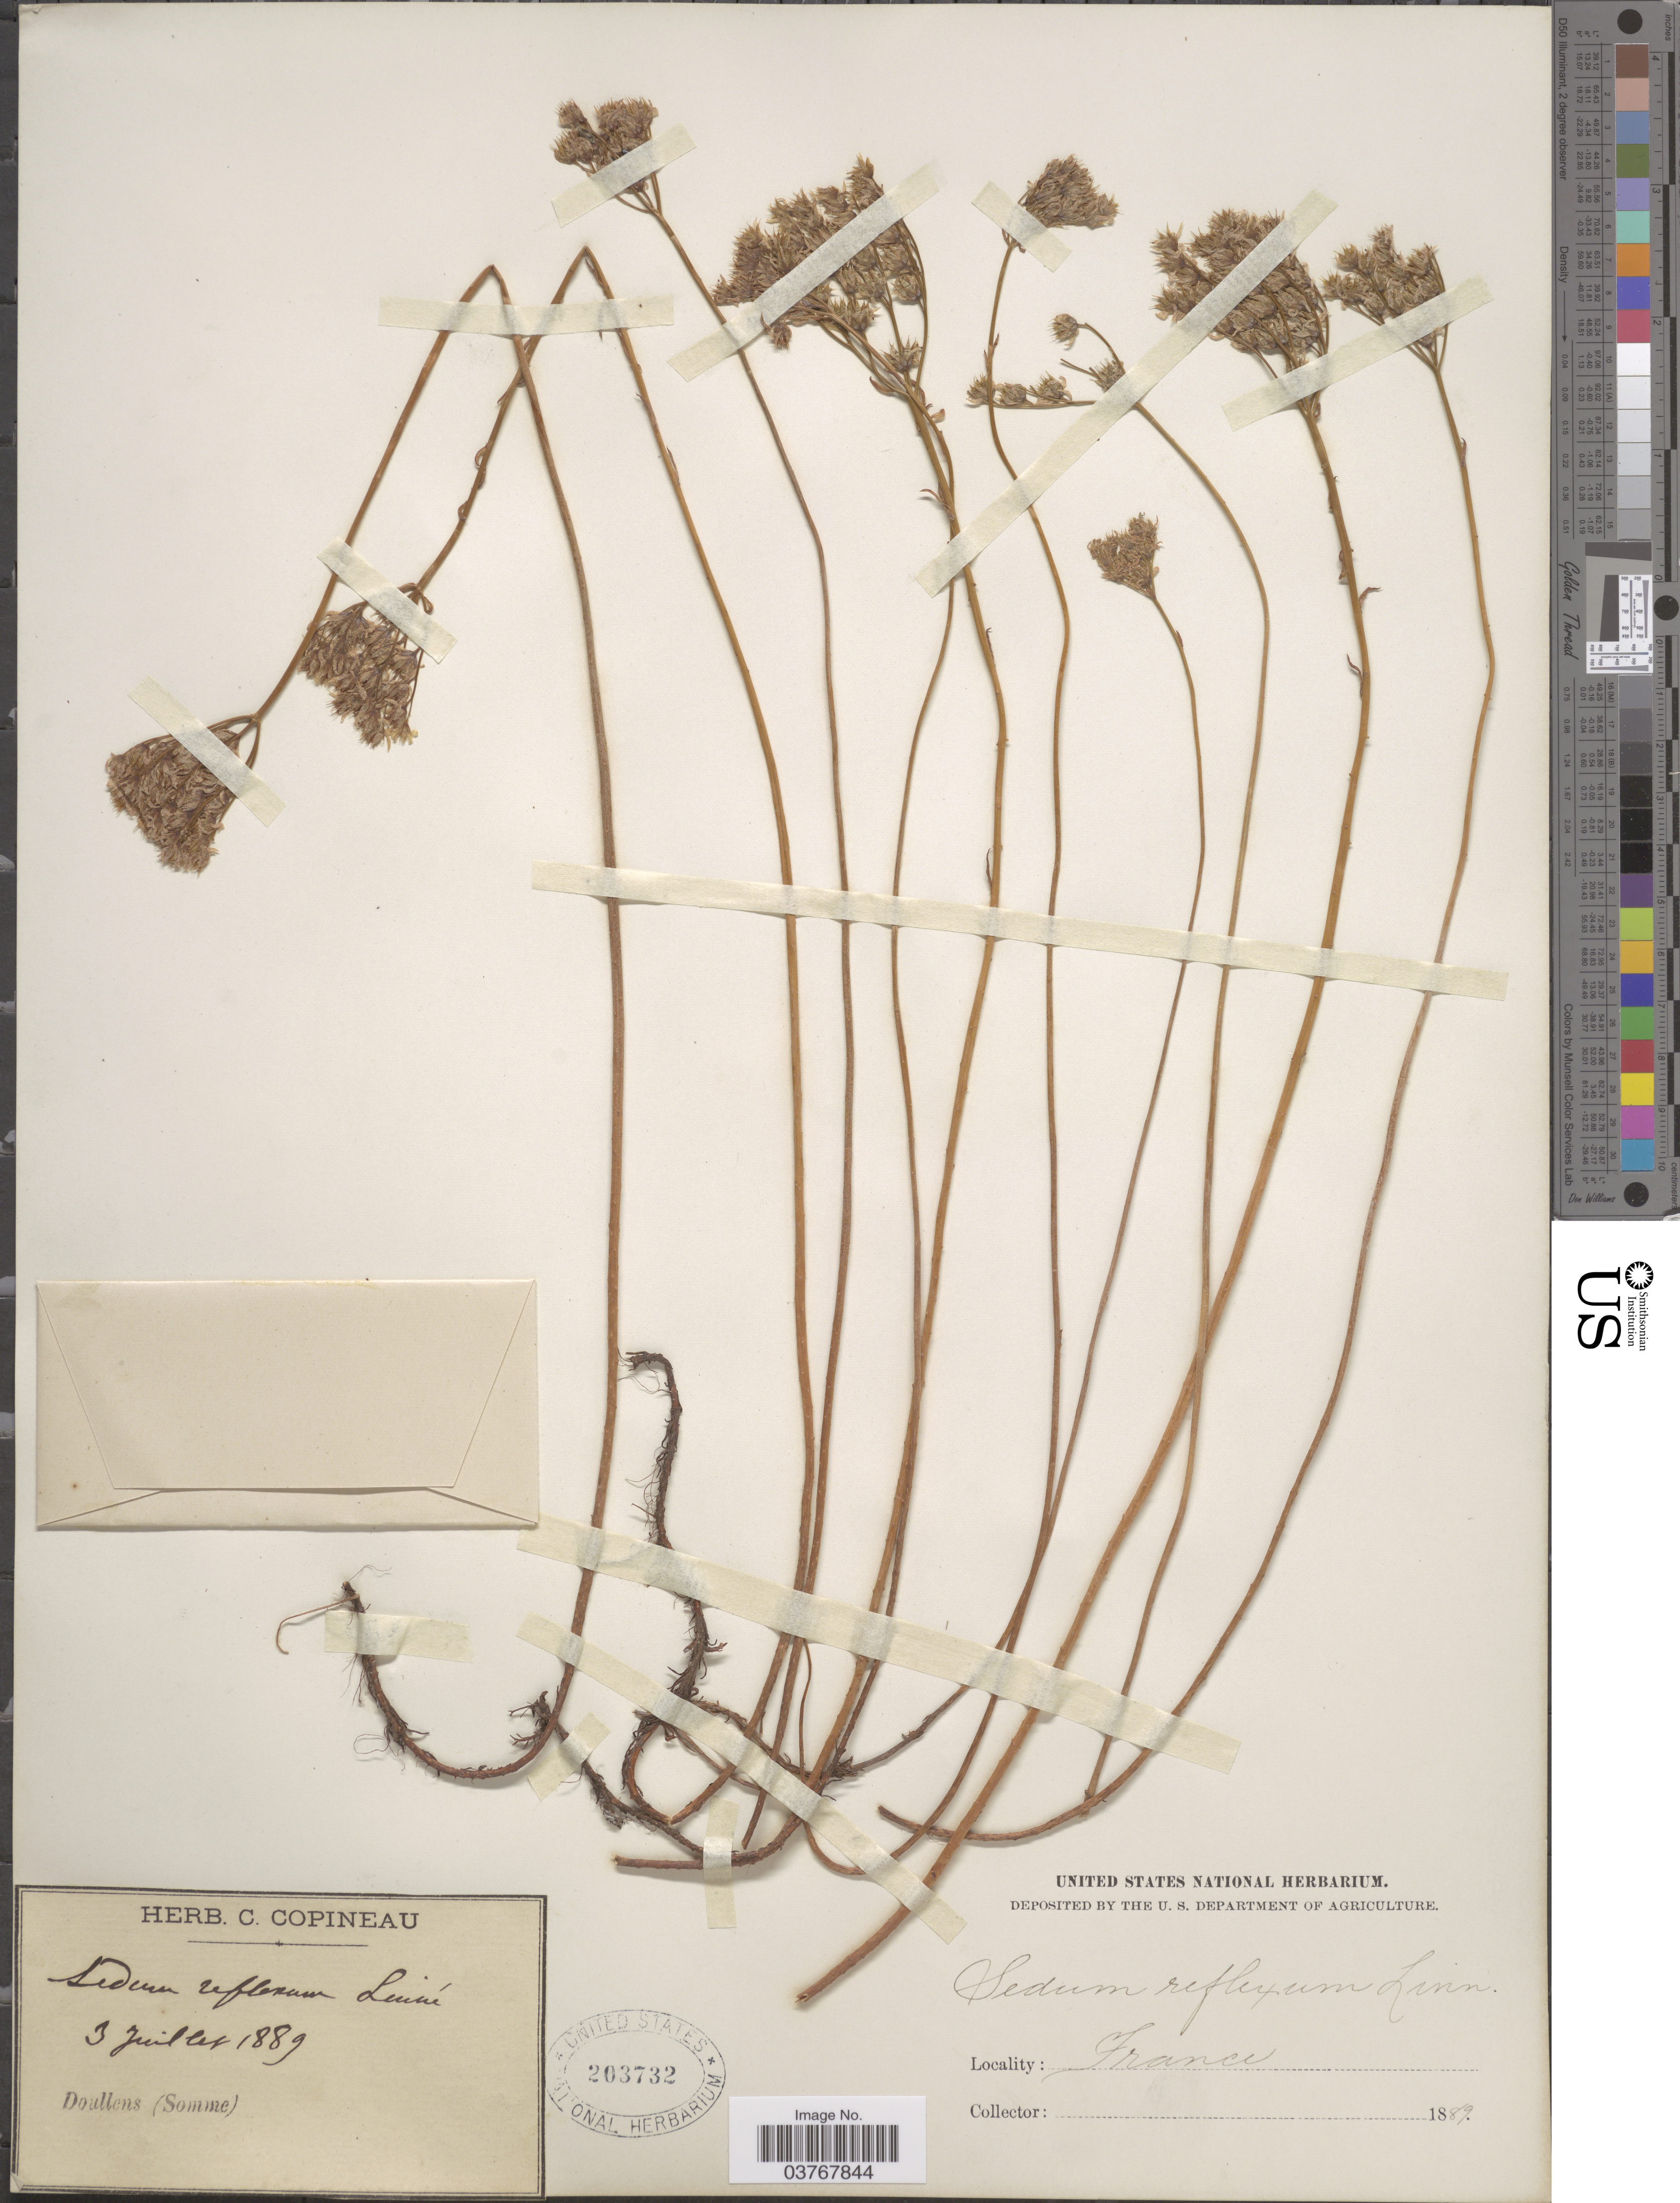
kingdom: Plantae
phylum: Tracheophyta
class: Magnoliopsida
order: Saxifragales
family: Crassulaceae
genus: Petrosedum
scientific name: Petrosedum rupestre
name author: (L.) P.V. Heath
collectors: ex herb. C. Copineau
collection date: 1889-07-03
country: France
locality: Doullens (Somme).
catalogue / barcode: US 203732